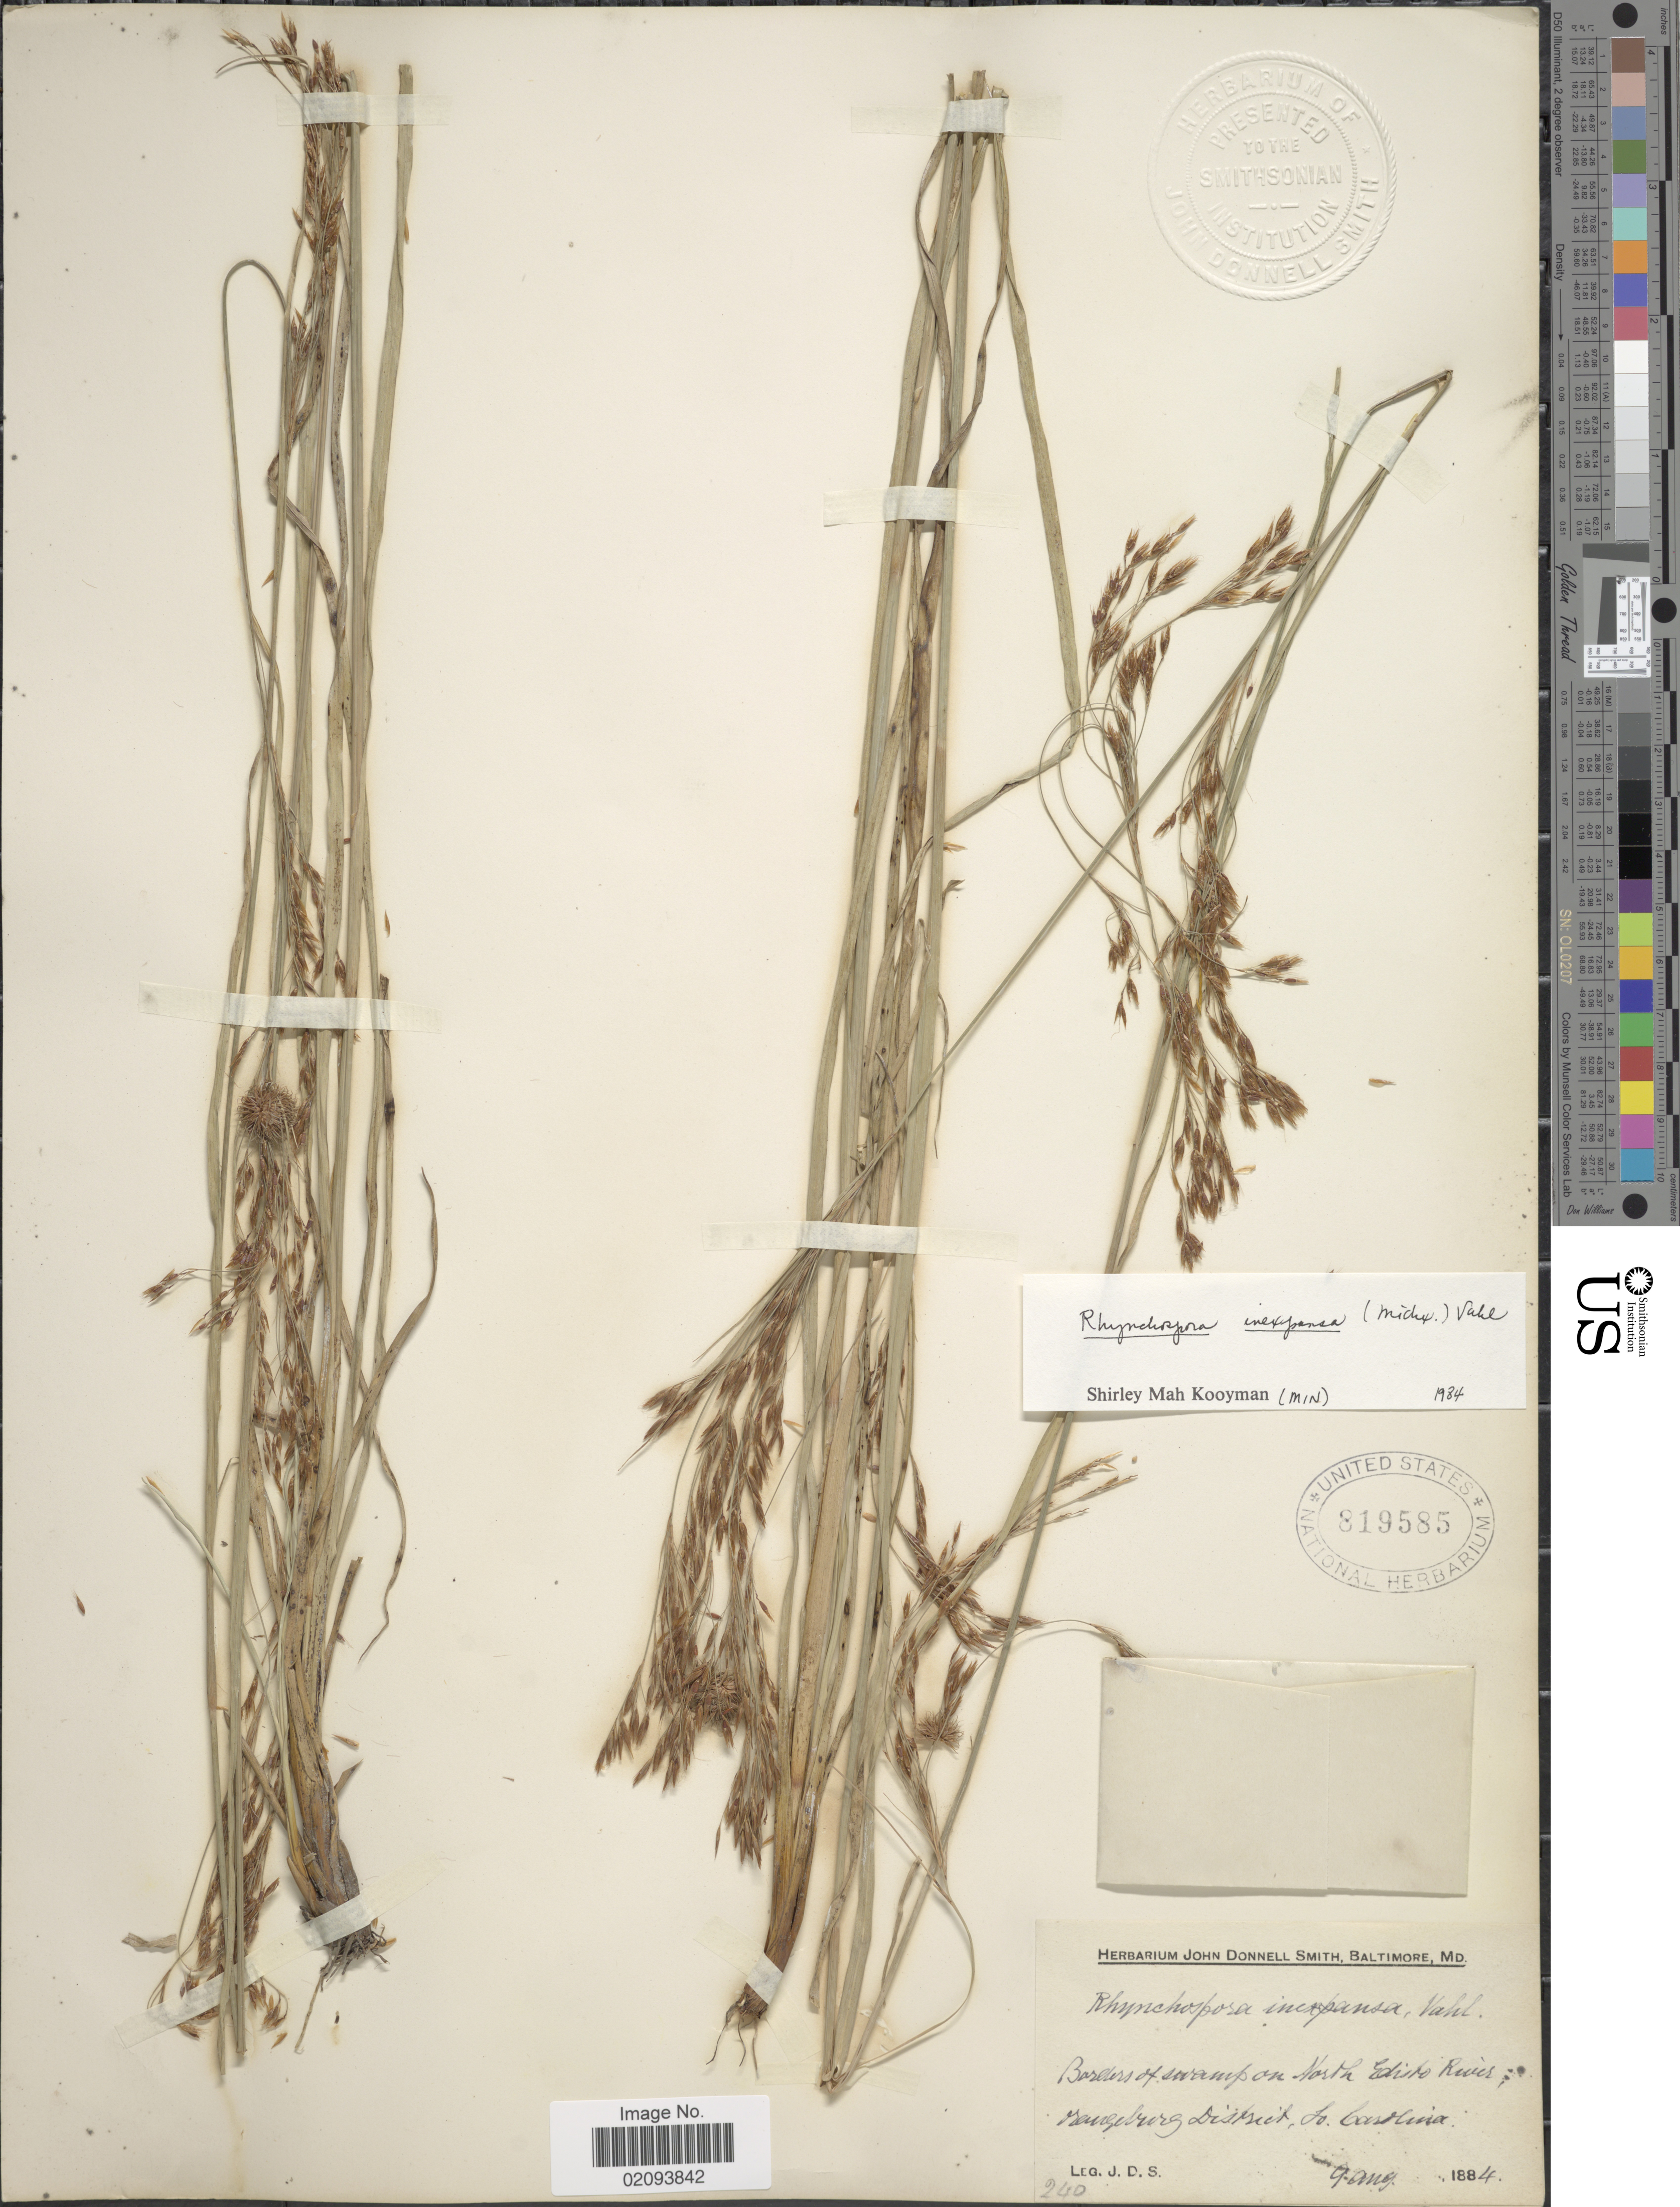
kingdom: Plantae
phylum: Tracheophyta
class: Liliopsida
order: Poales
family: Cyperaceae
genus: Rhynchospora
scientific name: Rhynchospora inexpansa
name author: (Michx.) Vahl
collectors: J. Donnell Smith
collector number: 240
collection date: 1884-08-09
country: United States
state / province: South Carolina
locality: Borders of swamp on North Edisto River, Orangeburg District.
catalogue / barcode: US 819585